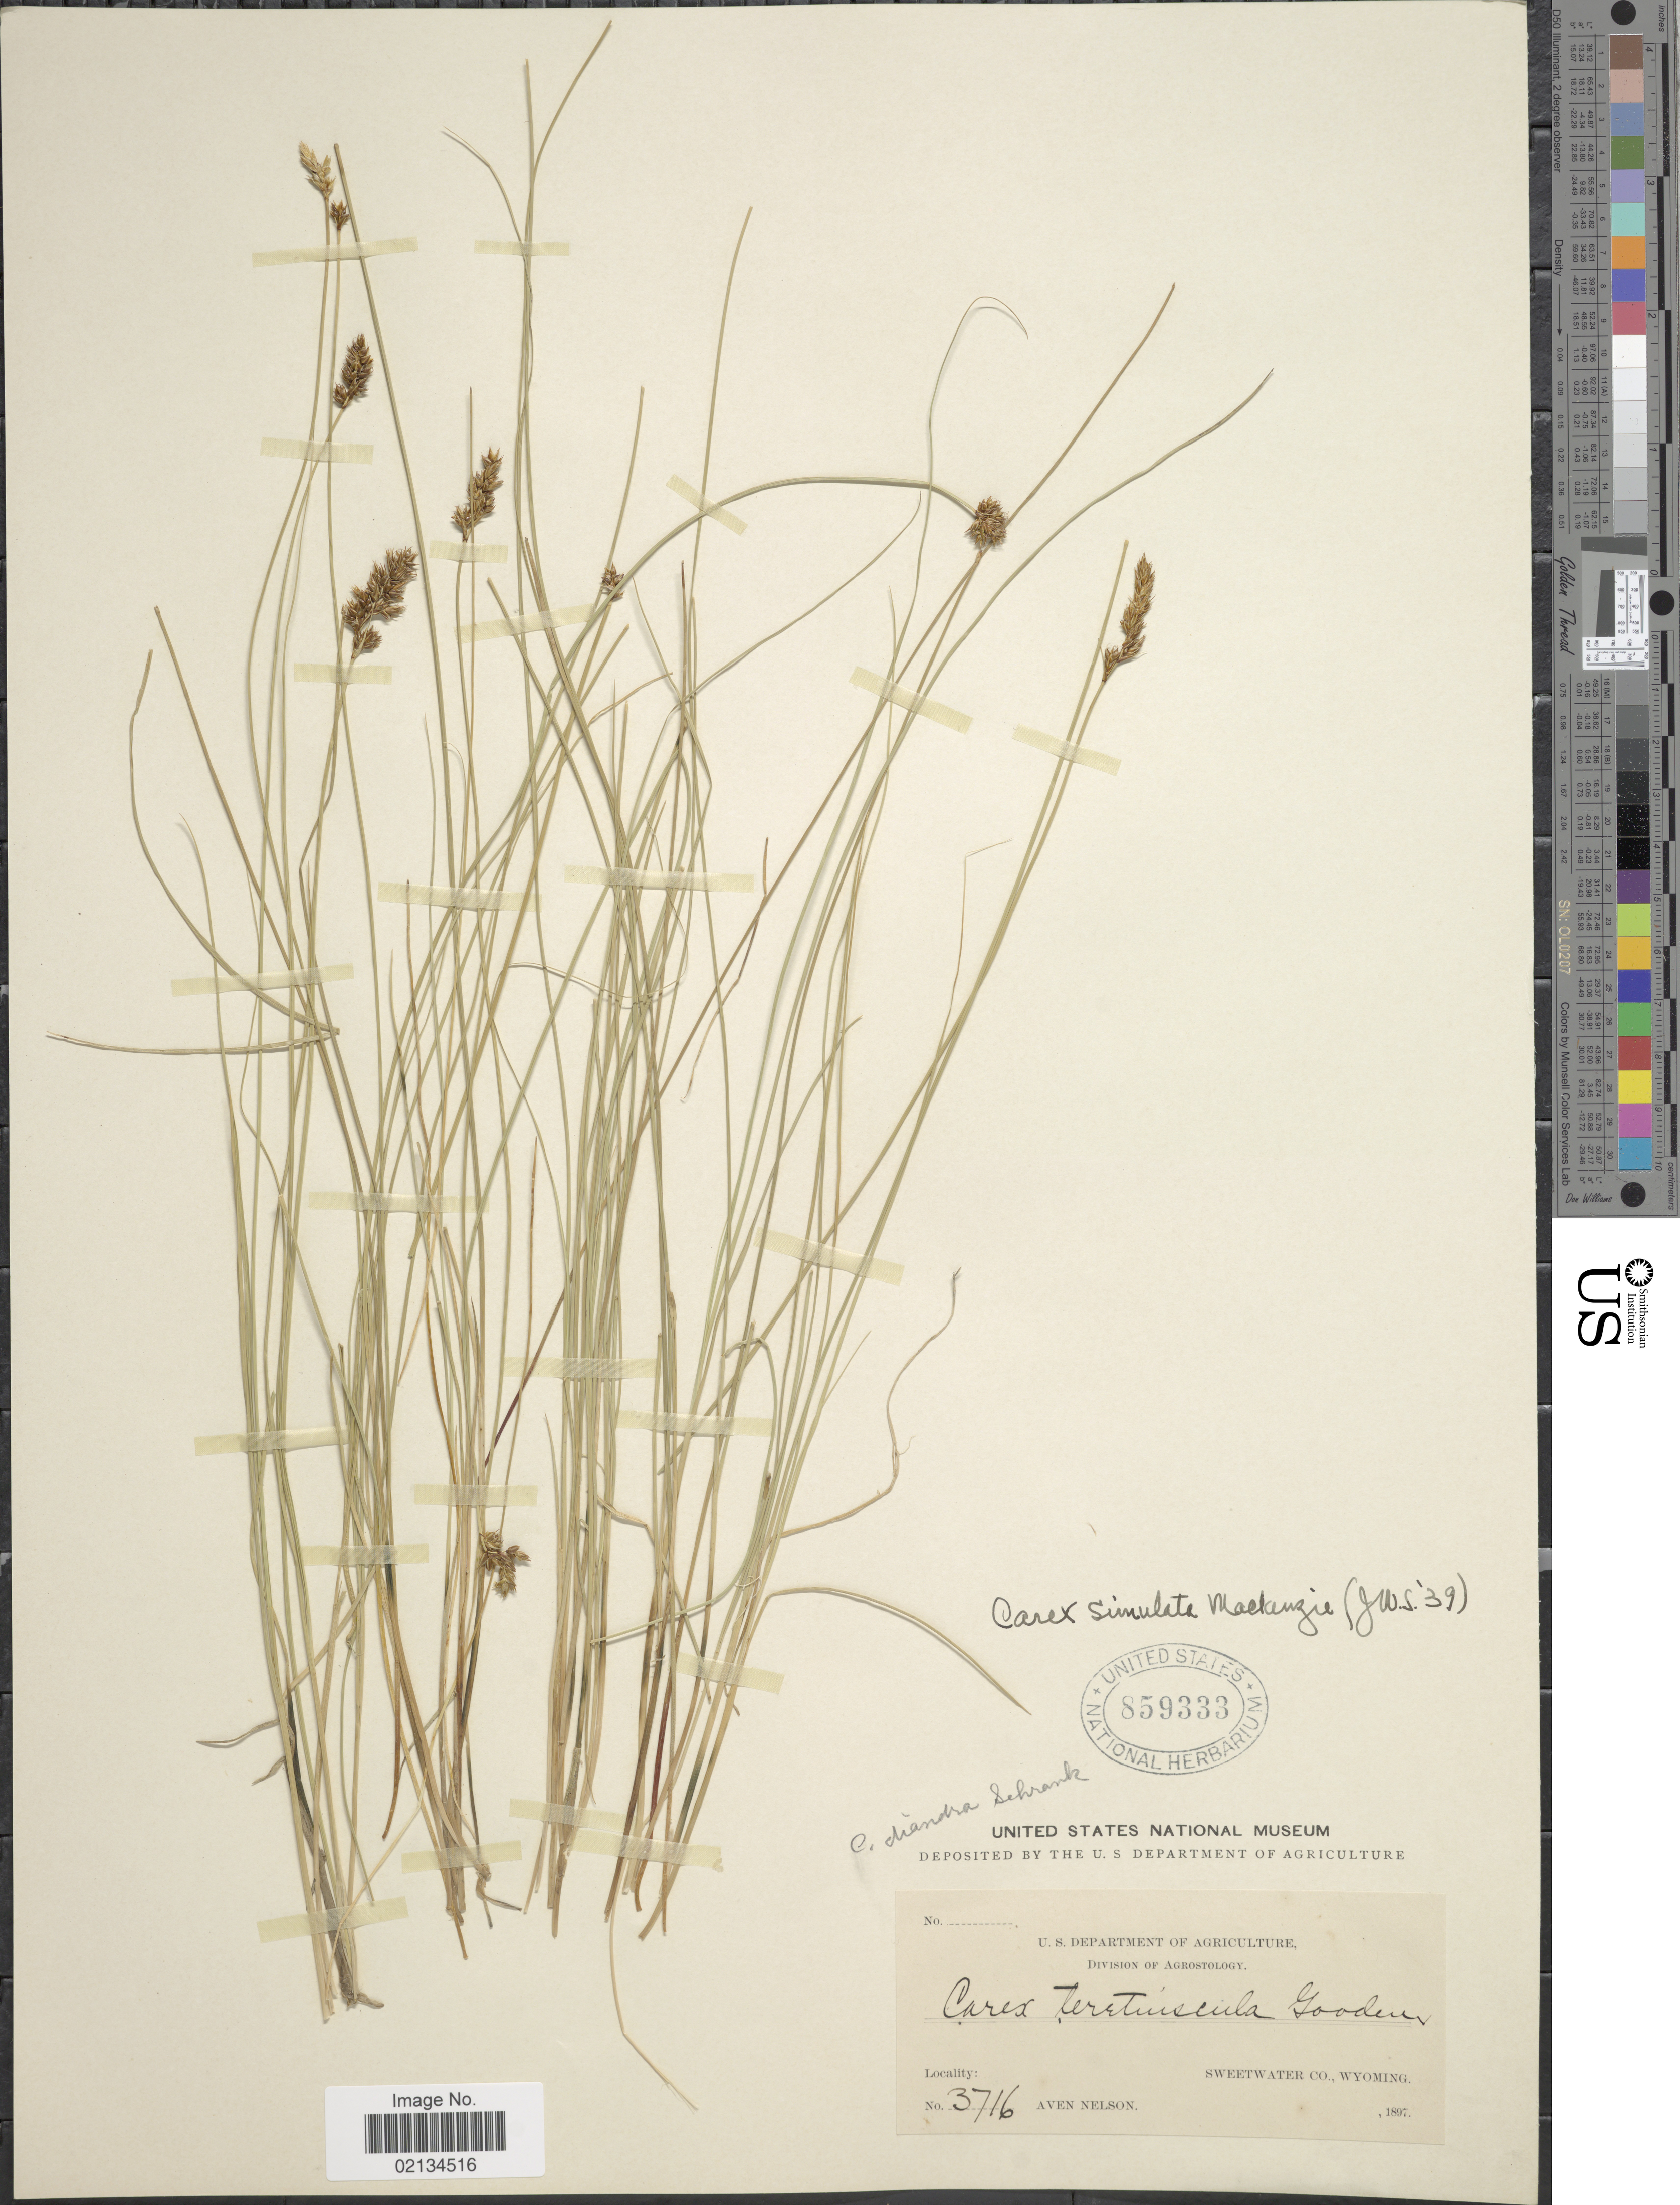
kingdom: Plantae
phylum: Tracheophyta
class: Liliopsida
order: Poales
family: Cyperaceae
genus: Carex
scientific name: Carex simulata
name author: Mack.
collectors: A. Nelson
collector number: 3716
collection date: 1897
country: United States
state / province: Wyoming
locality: Sweetwater Co.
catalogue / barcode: US 859333